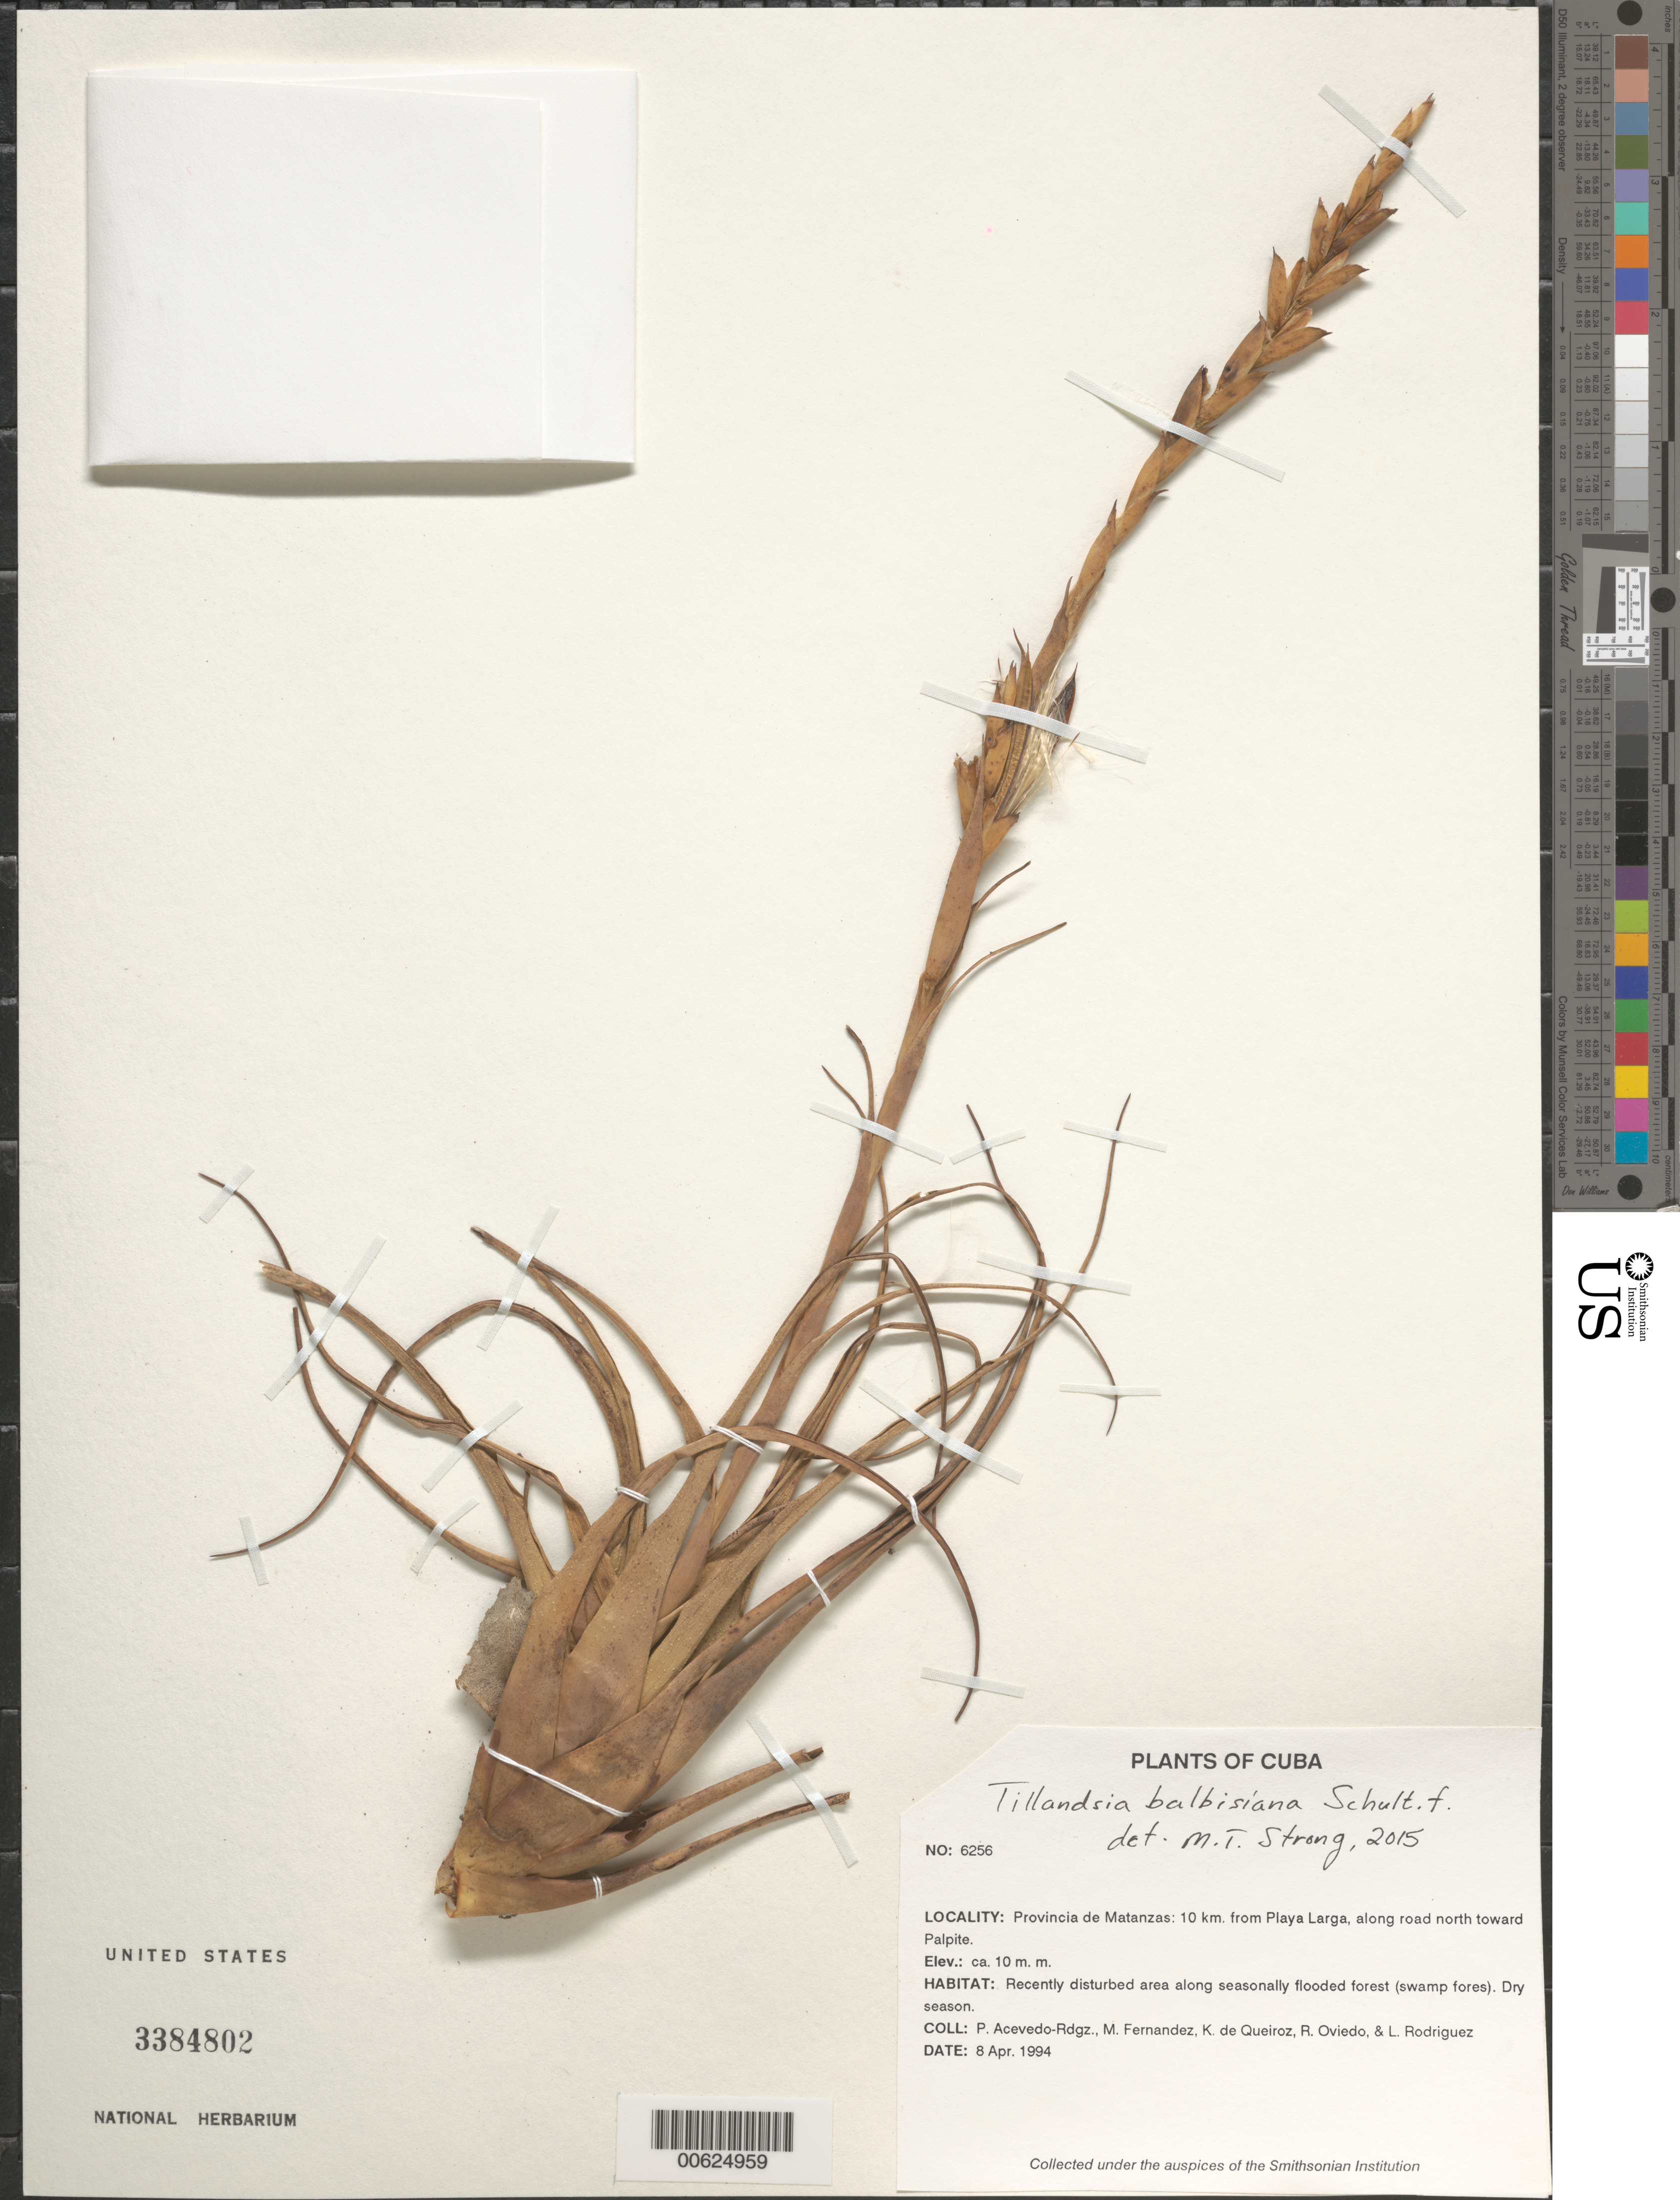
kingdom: Plantae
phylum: Tracheophyta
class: Liliopsida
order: Poales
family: Bromeliaceae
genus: Tillandsia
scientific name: Tillandsia balbisiana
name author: Schult. f.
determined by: Strong, M. T., (US), Smithsonian Institution - National Museum of Natural History (UNITED STATES)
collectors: P. Acevedo-Rodr., M. Fernández, K. De Queiroz, R. Oviedo & L. Rodriguez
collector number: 6256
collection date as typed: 08 Apr 1994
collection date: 1994-04-08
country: Cuba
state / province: Matanzas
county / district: Municipio de Ciénaga de Zapata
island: Cuba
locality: Approx. 10 km from Playa Larga, along the road going north towards Palpite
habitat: Recently disturbed area along seasonally flooded forest (swamp forest). Dry season.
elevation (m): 10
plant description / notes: MO, SEL, US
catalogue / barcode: US 3384802